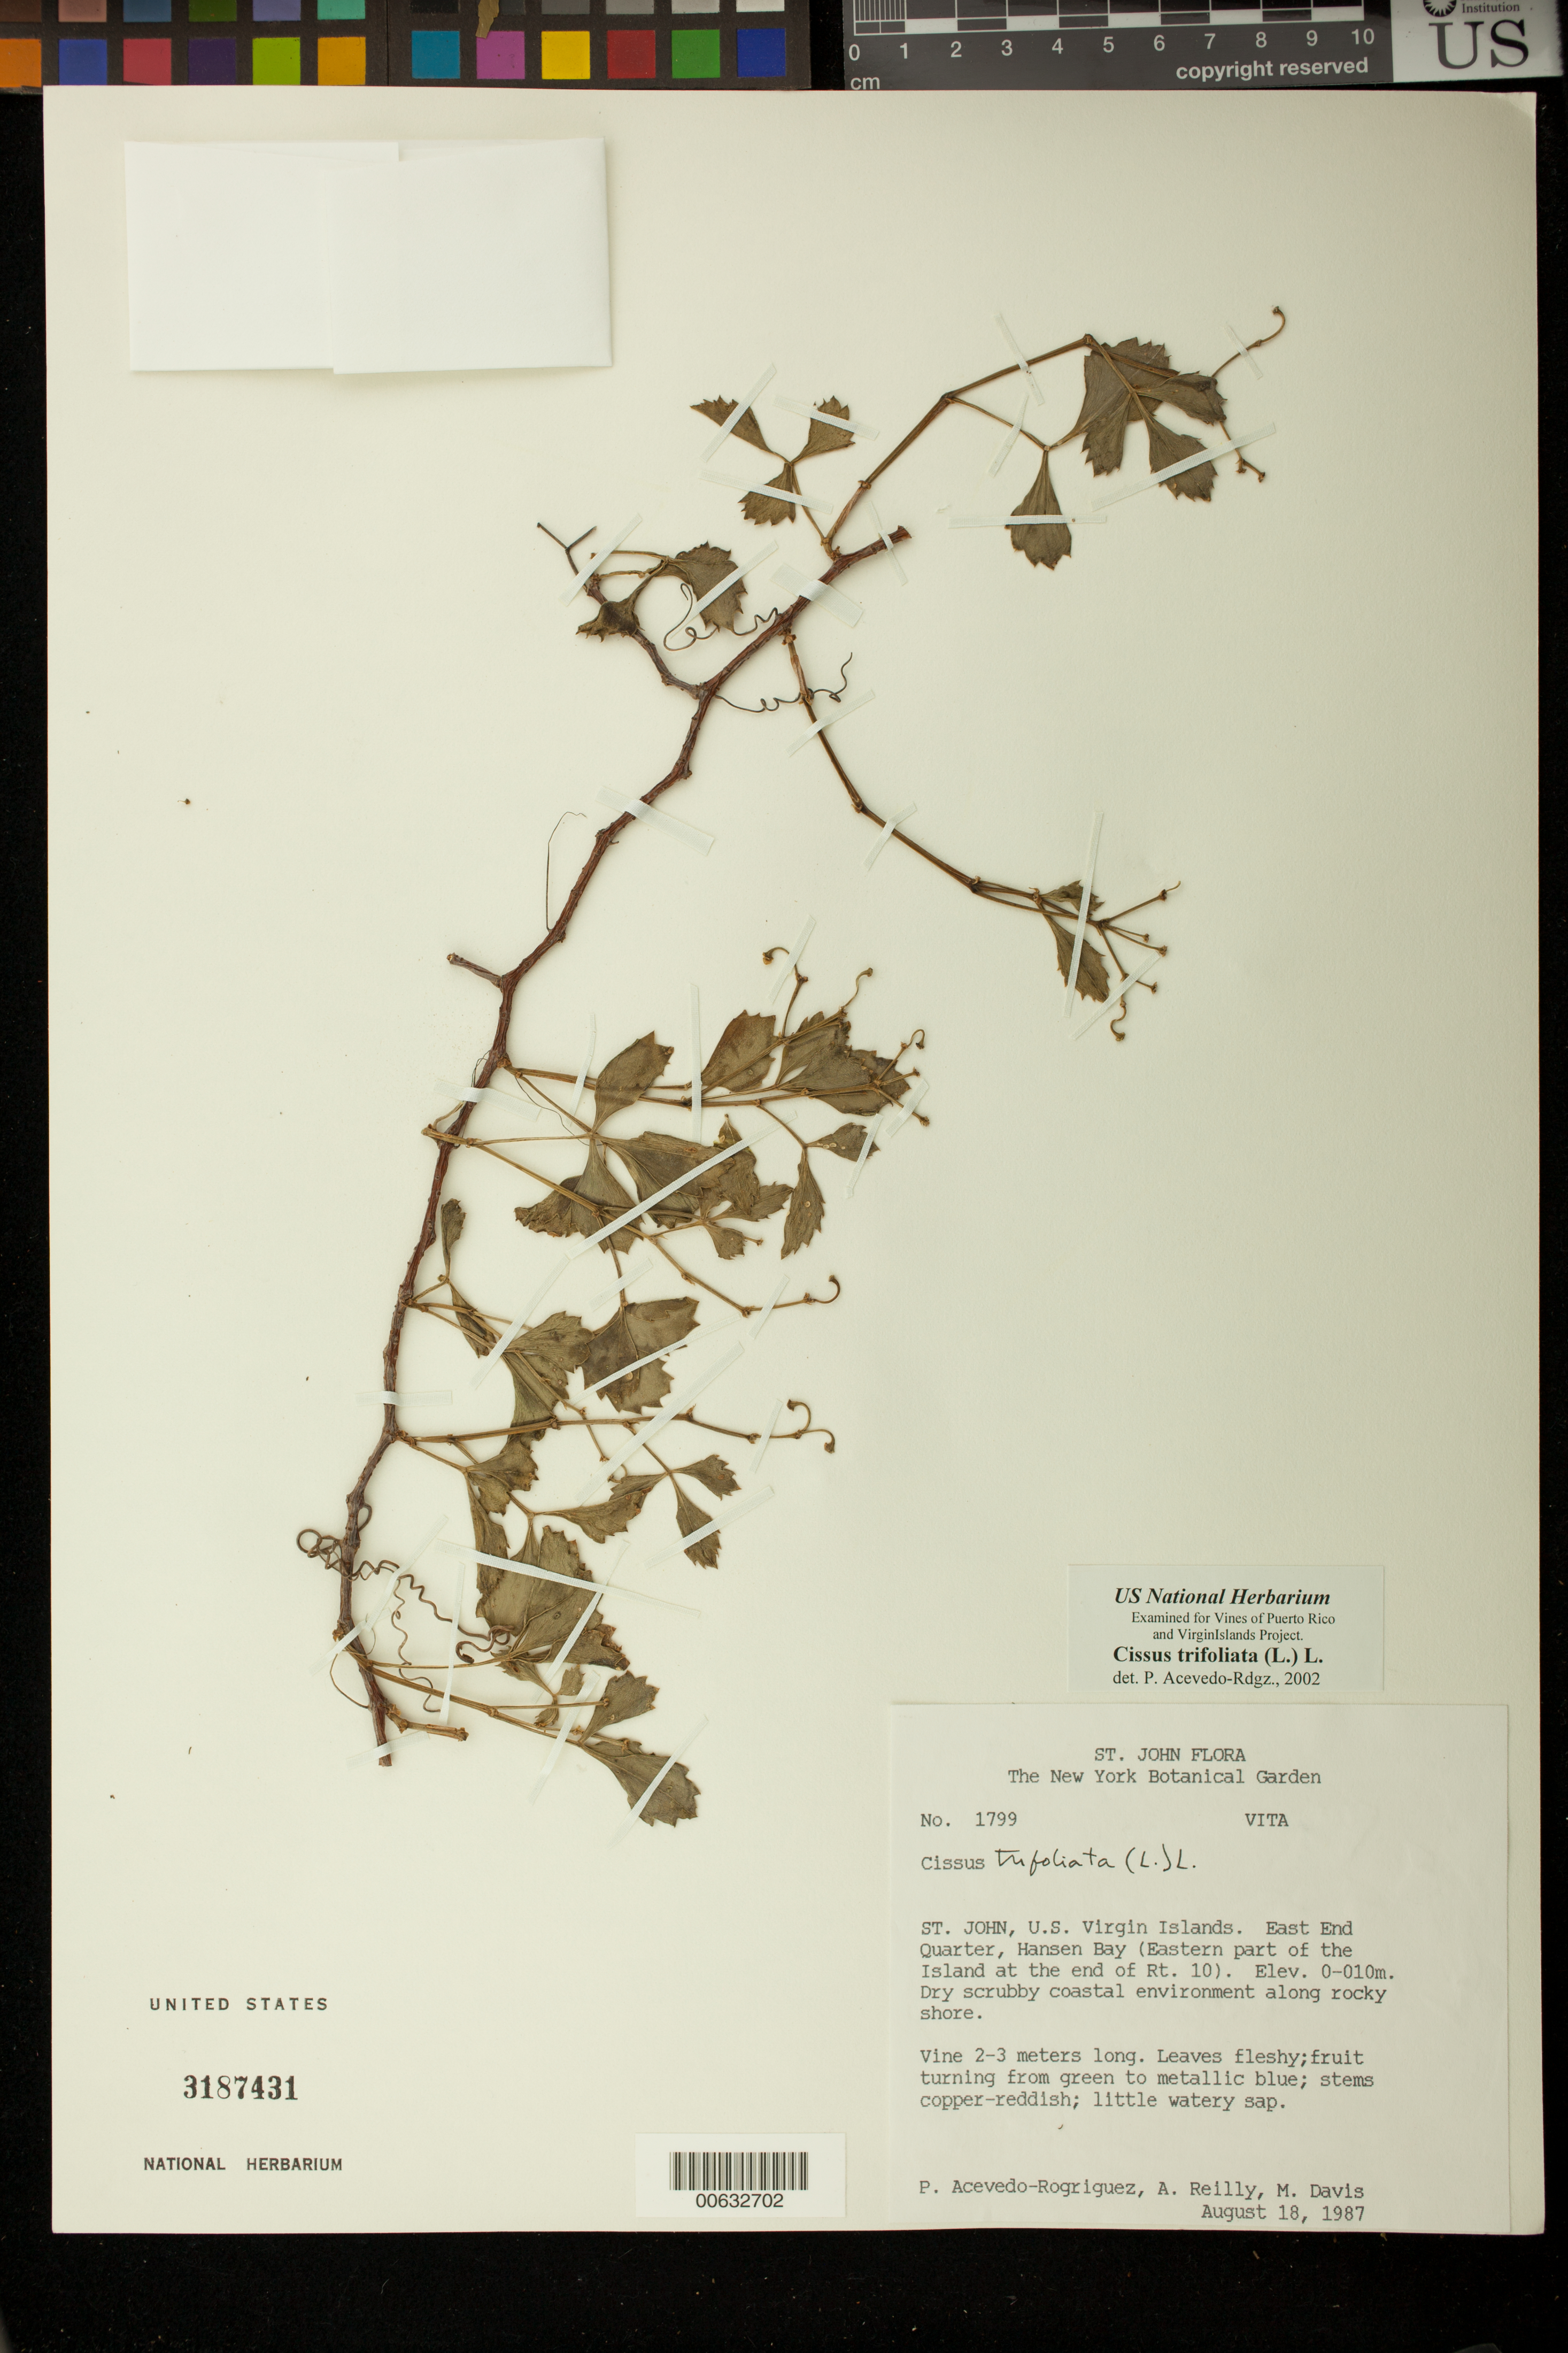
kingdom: Plantae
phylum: Tracheophyta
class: Magnoliopsida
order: Vitales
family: Vitaceae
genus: Cissus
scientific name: Cissus trifoliata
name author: (L.) L.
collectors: P. Acevedo-Rodr., A. Reilly & M. Davis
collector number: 1799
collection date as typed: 18 Aug 1987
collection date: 1987-08-18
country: U.S. Virgin Islands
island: St. John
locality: East End Quarter; Hansen Bay (Eastern part of the Island at the end of Rt. 10)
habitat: Dry scrubby coastal environment along rocky shore.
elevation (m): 0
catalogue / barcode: US 3187431